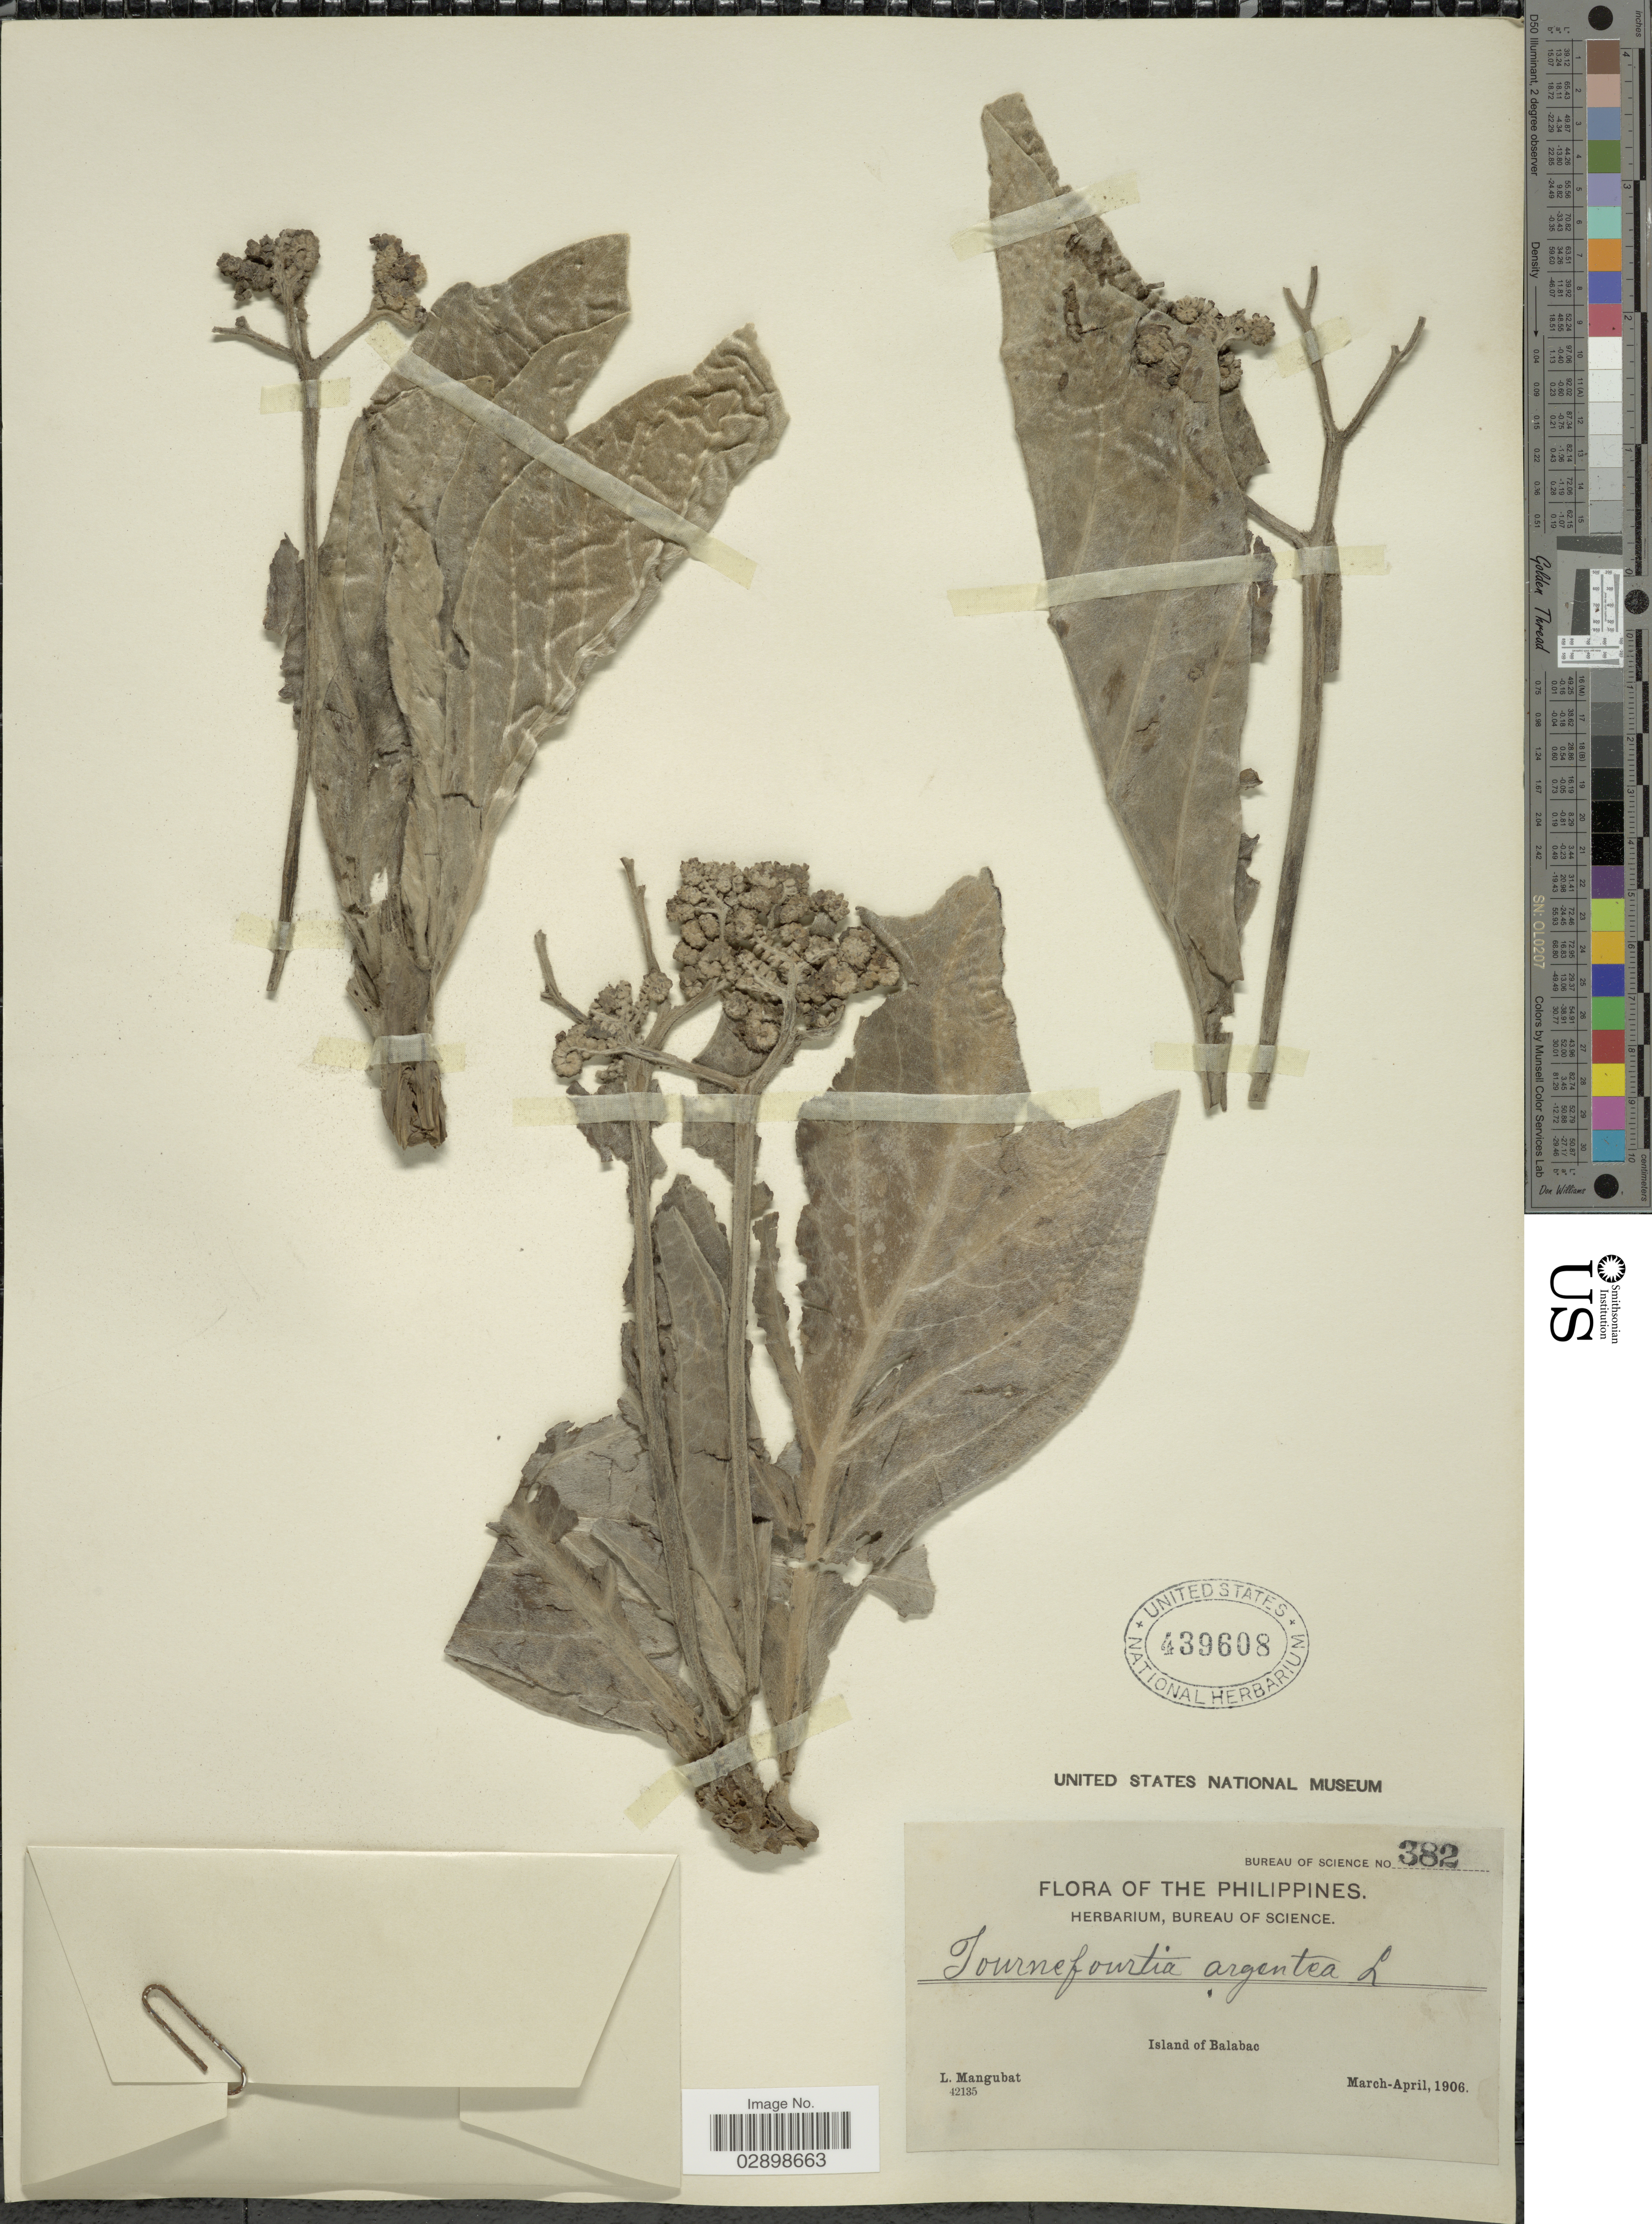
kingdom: Plantae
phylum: Tracheophyta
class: Magnoliopsida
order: Boraginales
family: Heliotropiaceae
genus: Tournefortia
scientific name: Tournefortia argentea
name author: L. f.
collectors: L. Mangubat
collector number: Bureau of Science 382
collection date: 1906-03/1906-04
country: Philippines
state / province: Mimaropa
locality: Island of Balabac.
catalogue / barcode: US 439608